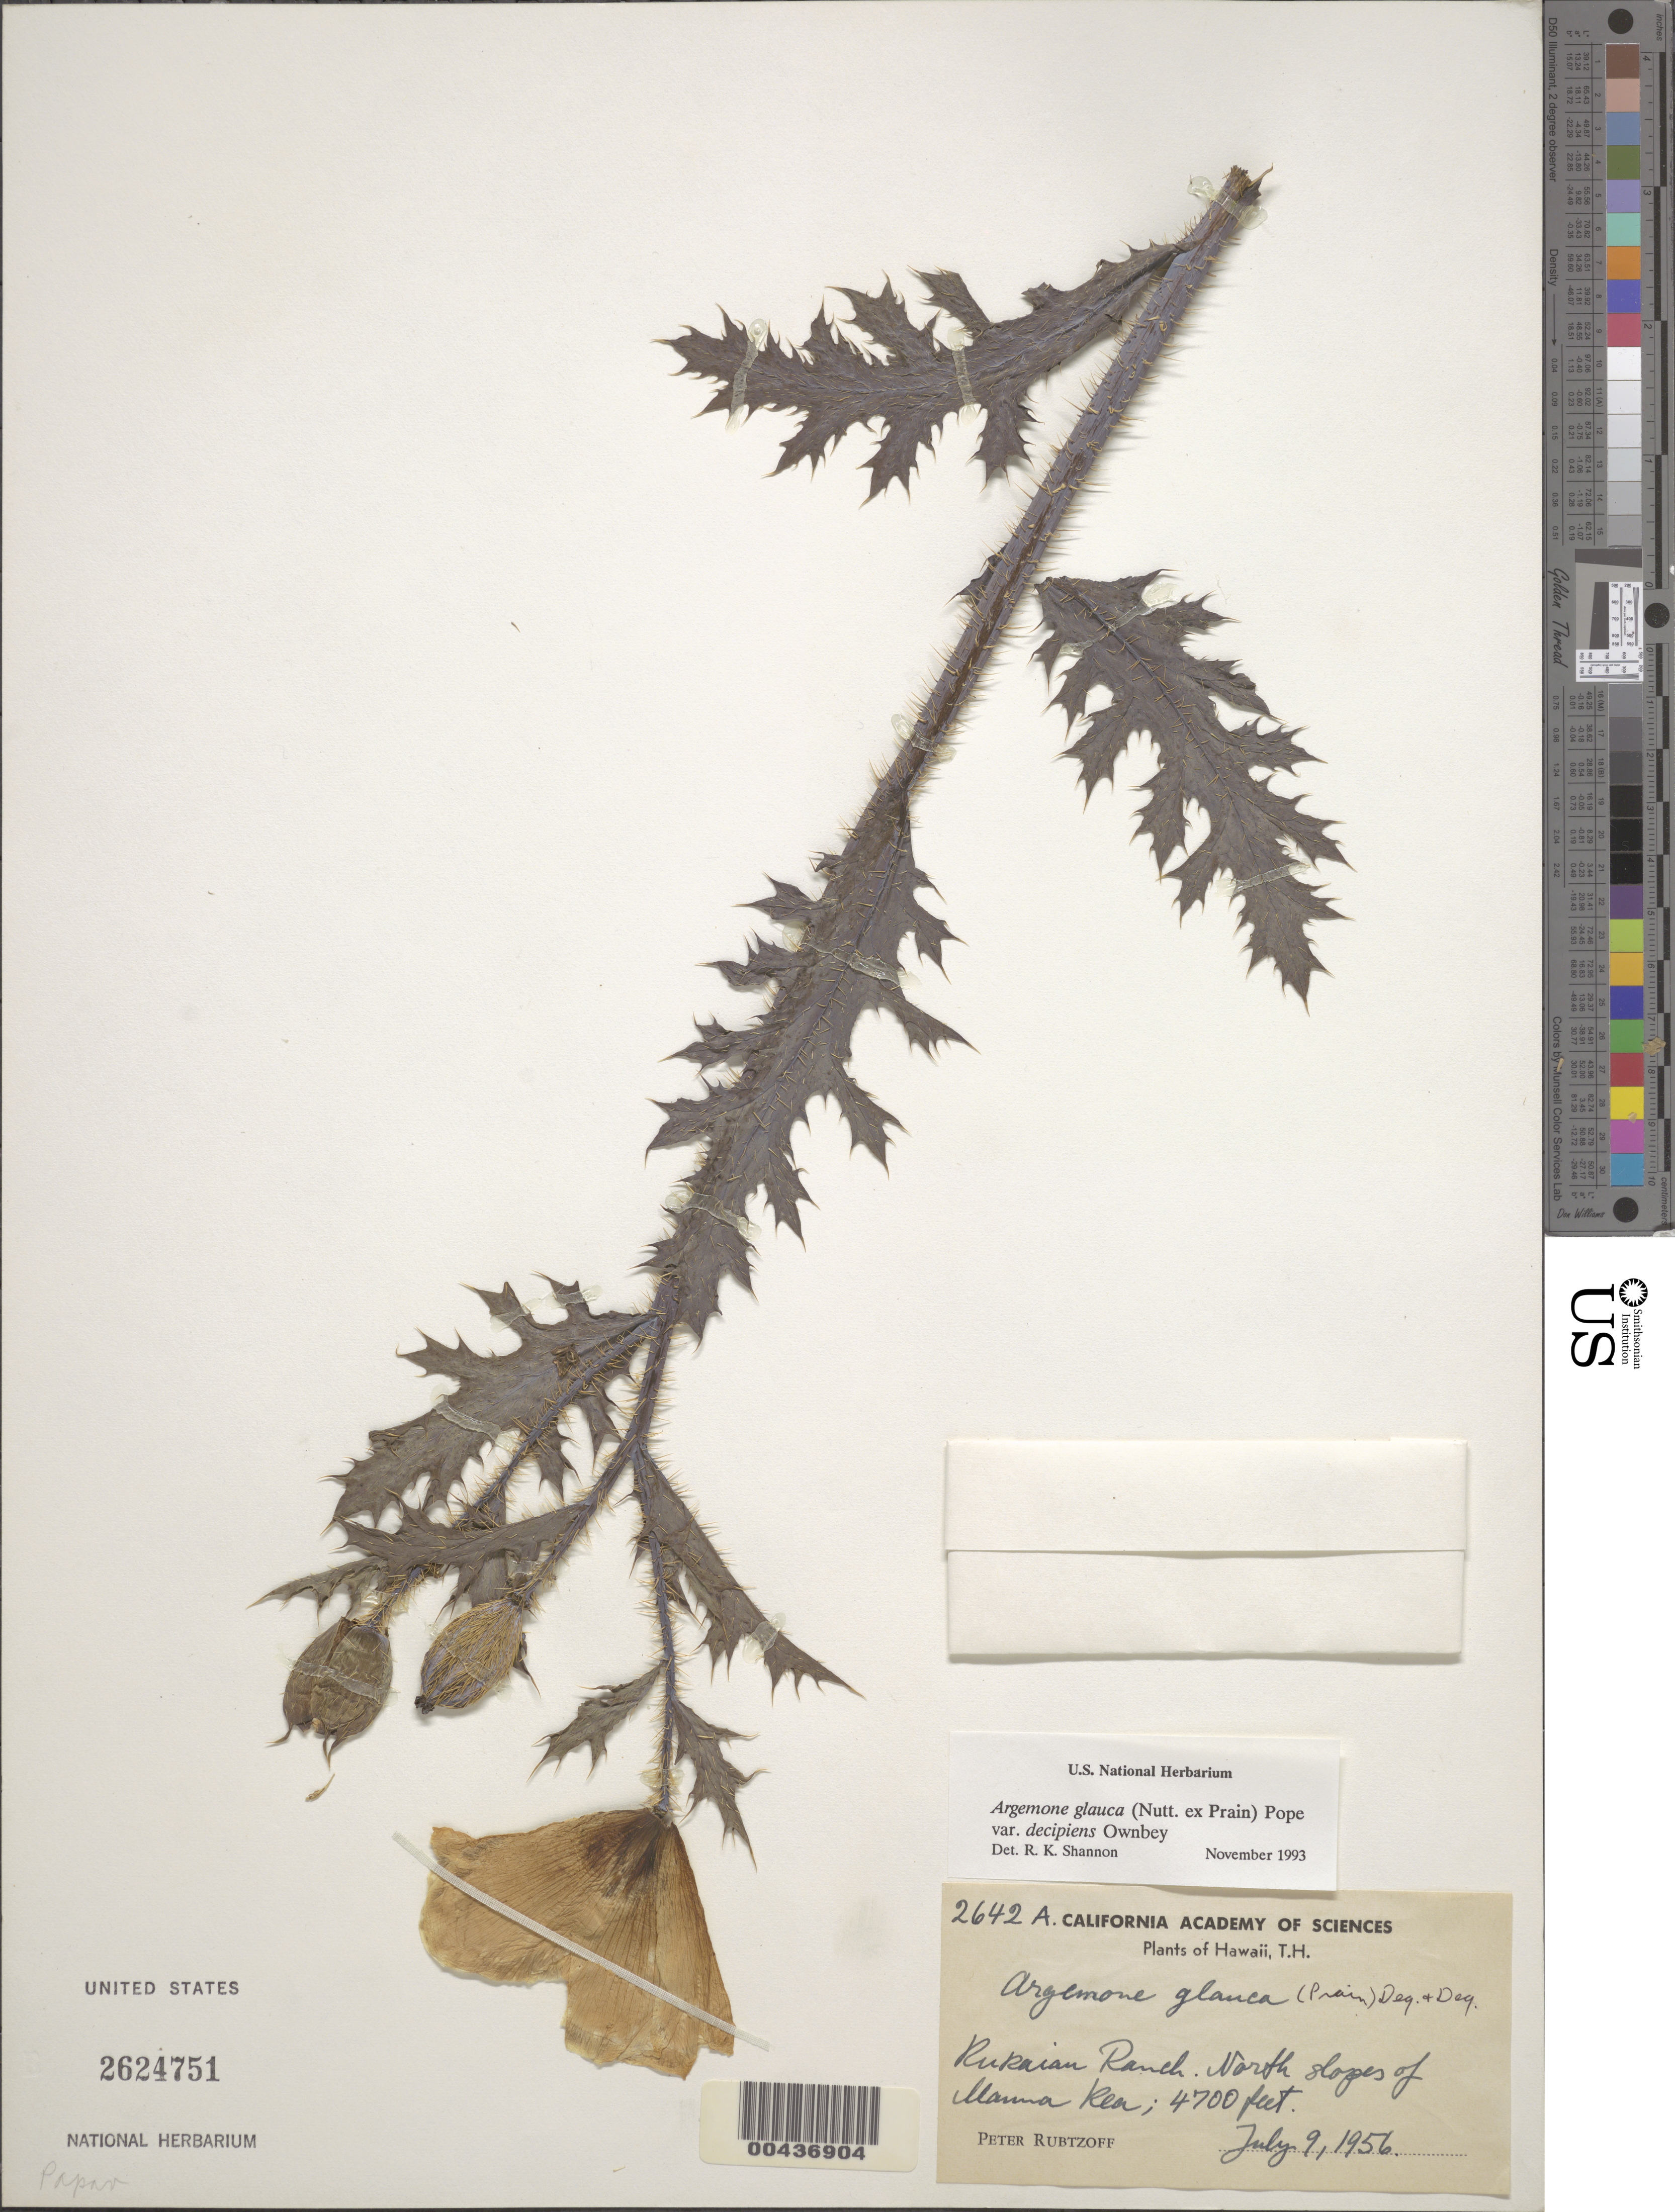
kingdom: Plantae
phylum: Tracheophyta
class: Magnoliopsida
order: Ranunculales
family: Papaveraceae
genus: Argemone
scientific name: Argemone glauca var. decipiens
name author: G.B. Ownbey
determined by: Shannon, R. K., (UNITED STATES)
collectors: P. Rubtzoff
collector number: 2642a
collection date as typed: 9 Jul 1956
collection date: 1956-07-09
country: United States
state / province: Hawaii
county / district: Hawaii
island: Hawaii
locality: Kukaiau Ranch, N slopes of Mauna Kea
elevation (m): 1433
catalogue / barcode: US 2624751